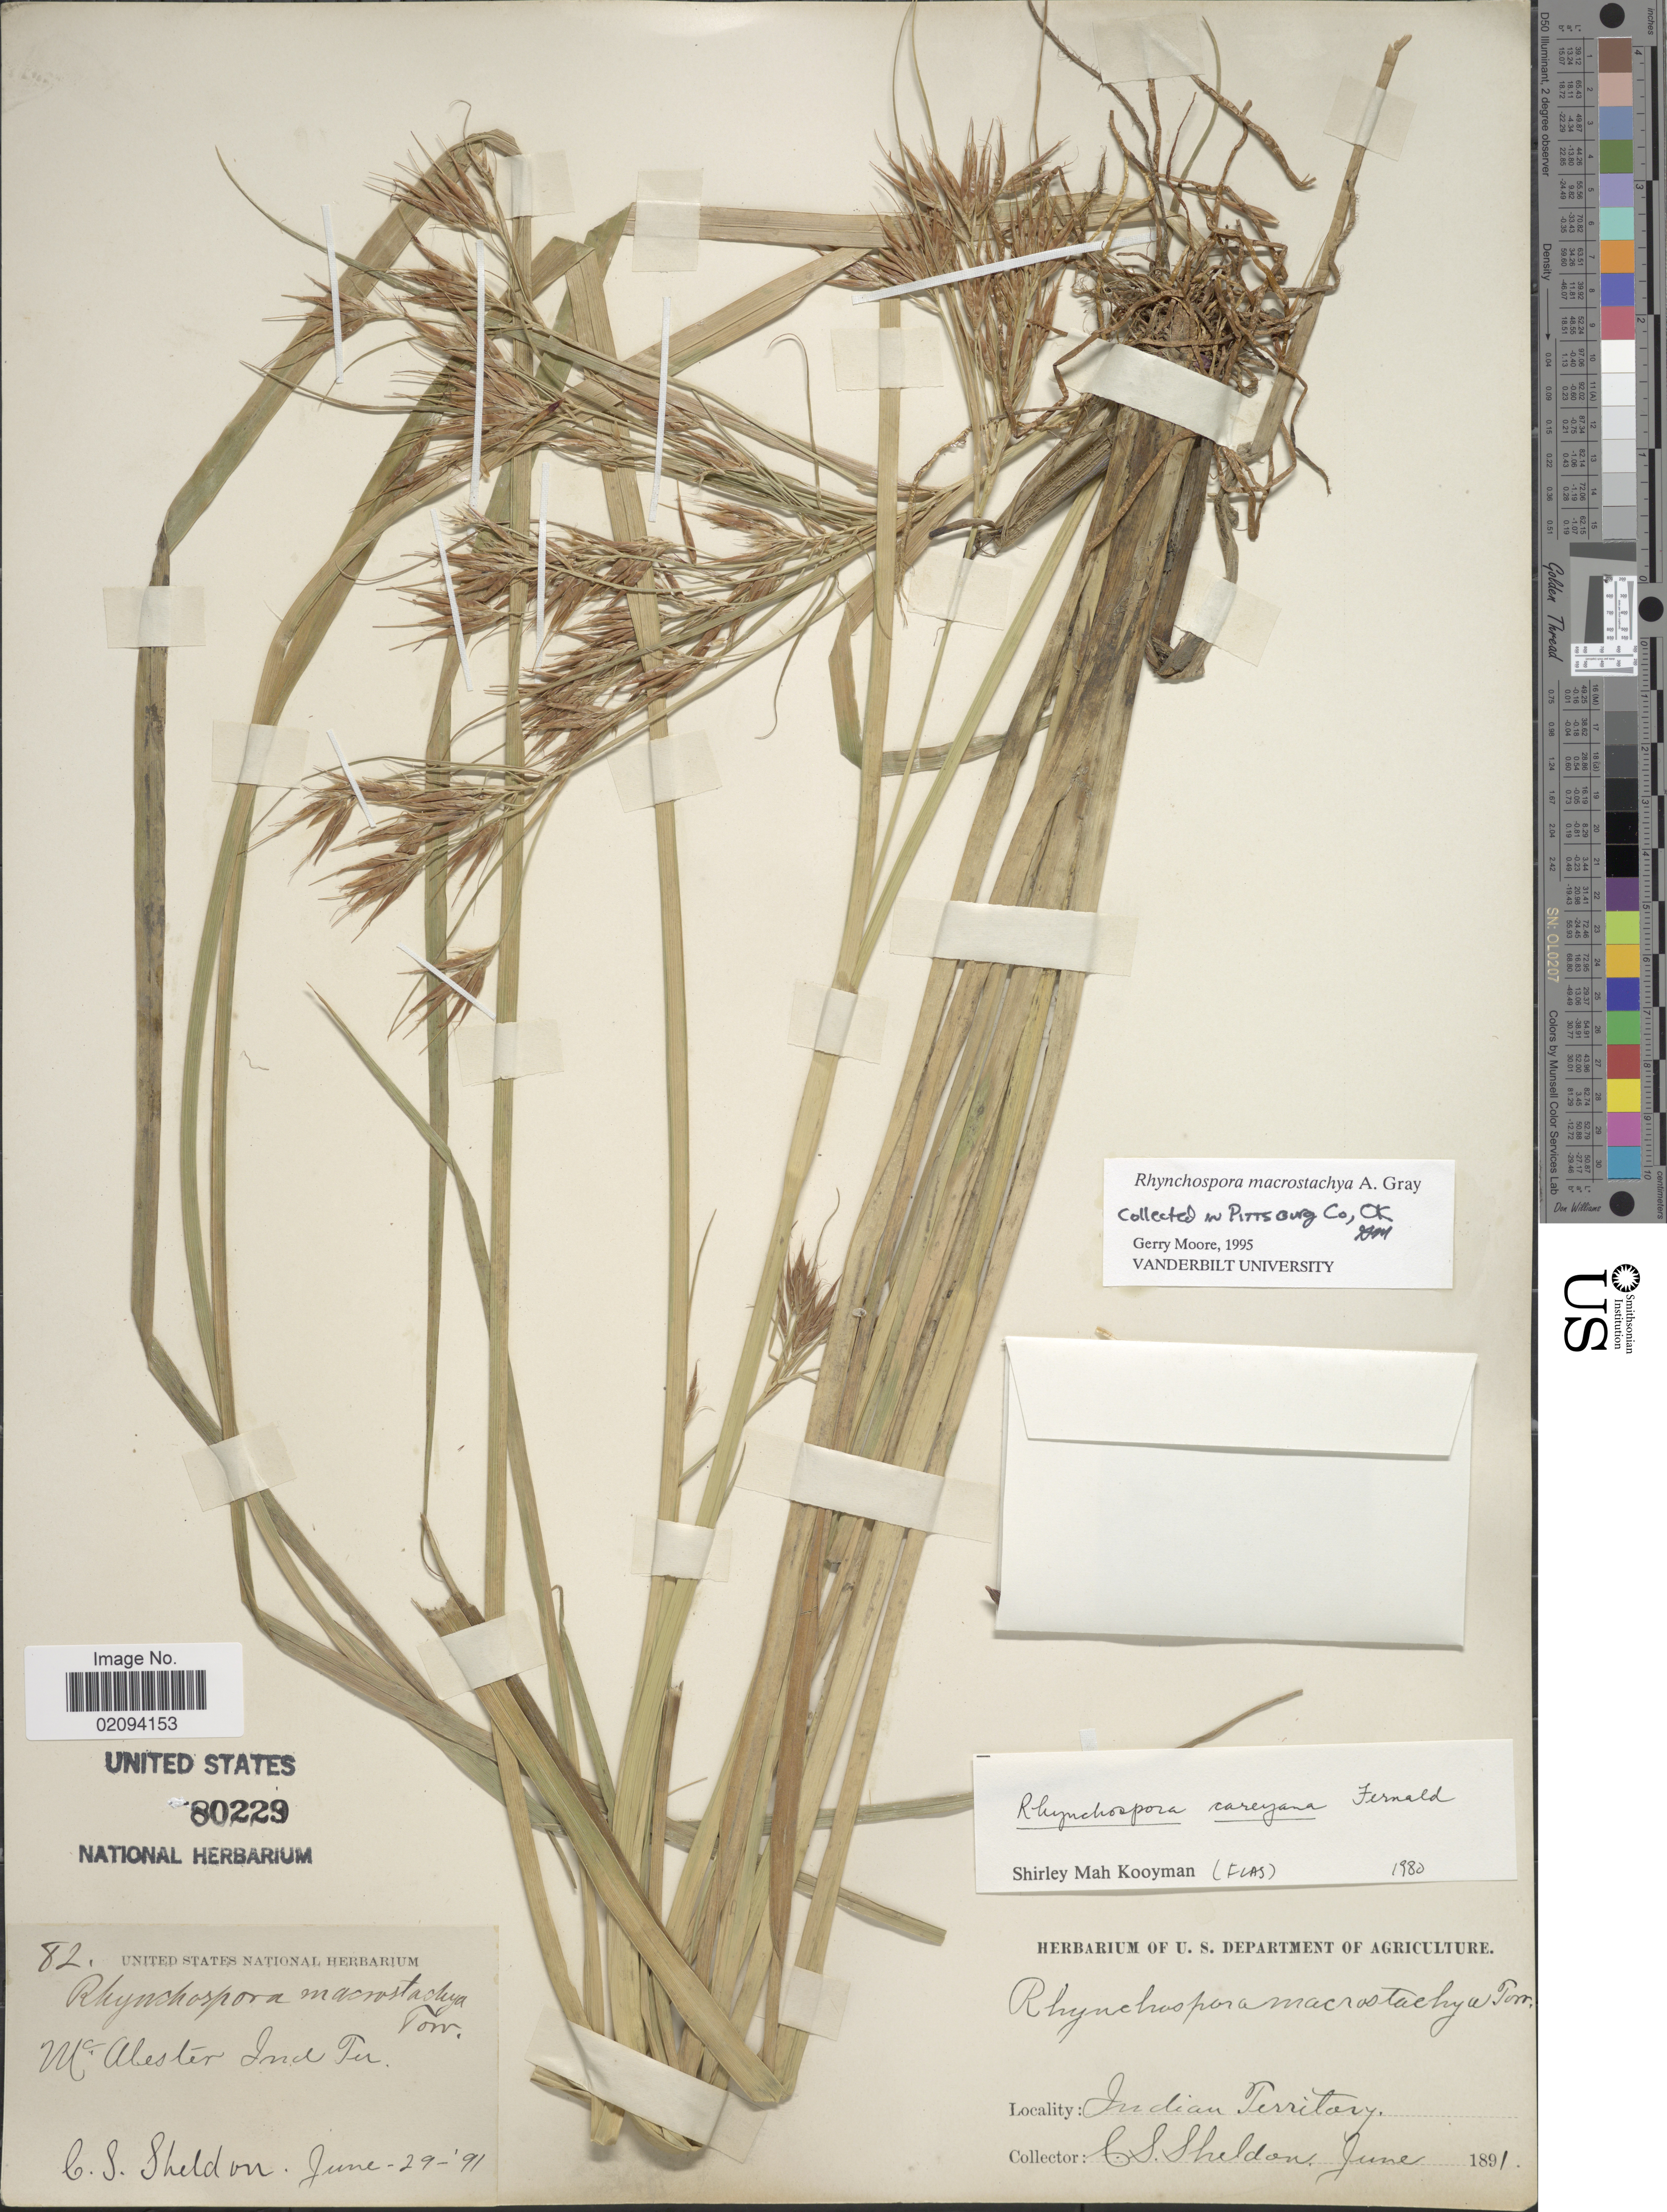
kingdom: Plantae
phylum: Tracheophyta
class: Liliopsida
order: Poales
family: Cyperaceae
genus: Rhynchospora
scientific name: Rhynchospora macrostachya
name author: Torr. ex A. Gray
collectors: C. S. Sheldon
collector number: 82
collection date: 1891-06-29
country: United States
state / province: Oklahoma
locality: Mc. Alester Ind. Ter.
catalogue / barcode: US 80229